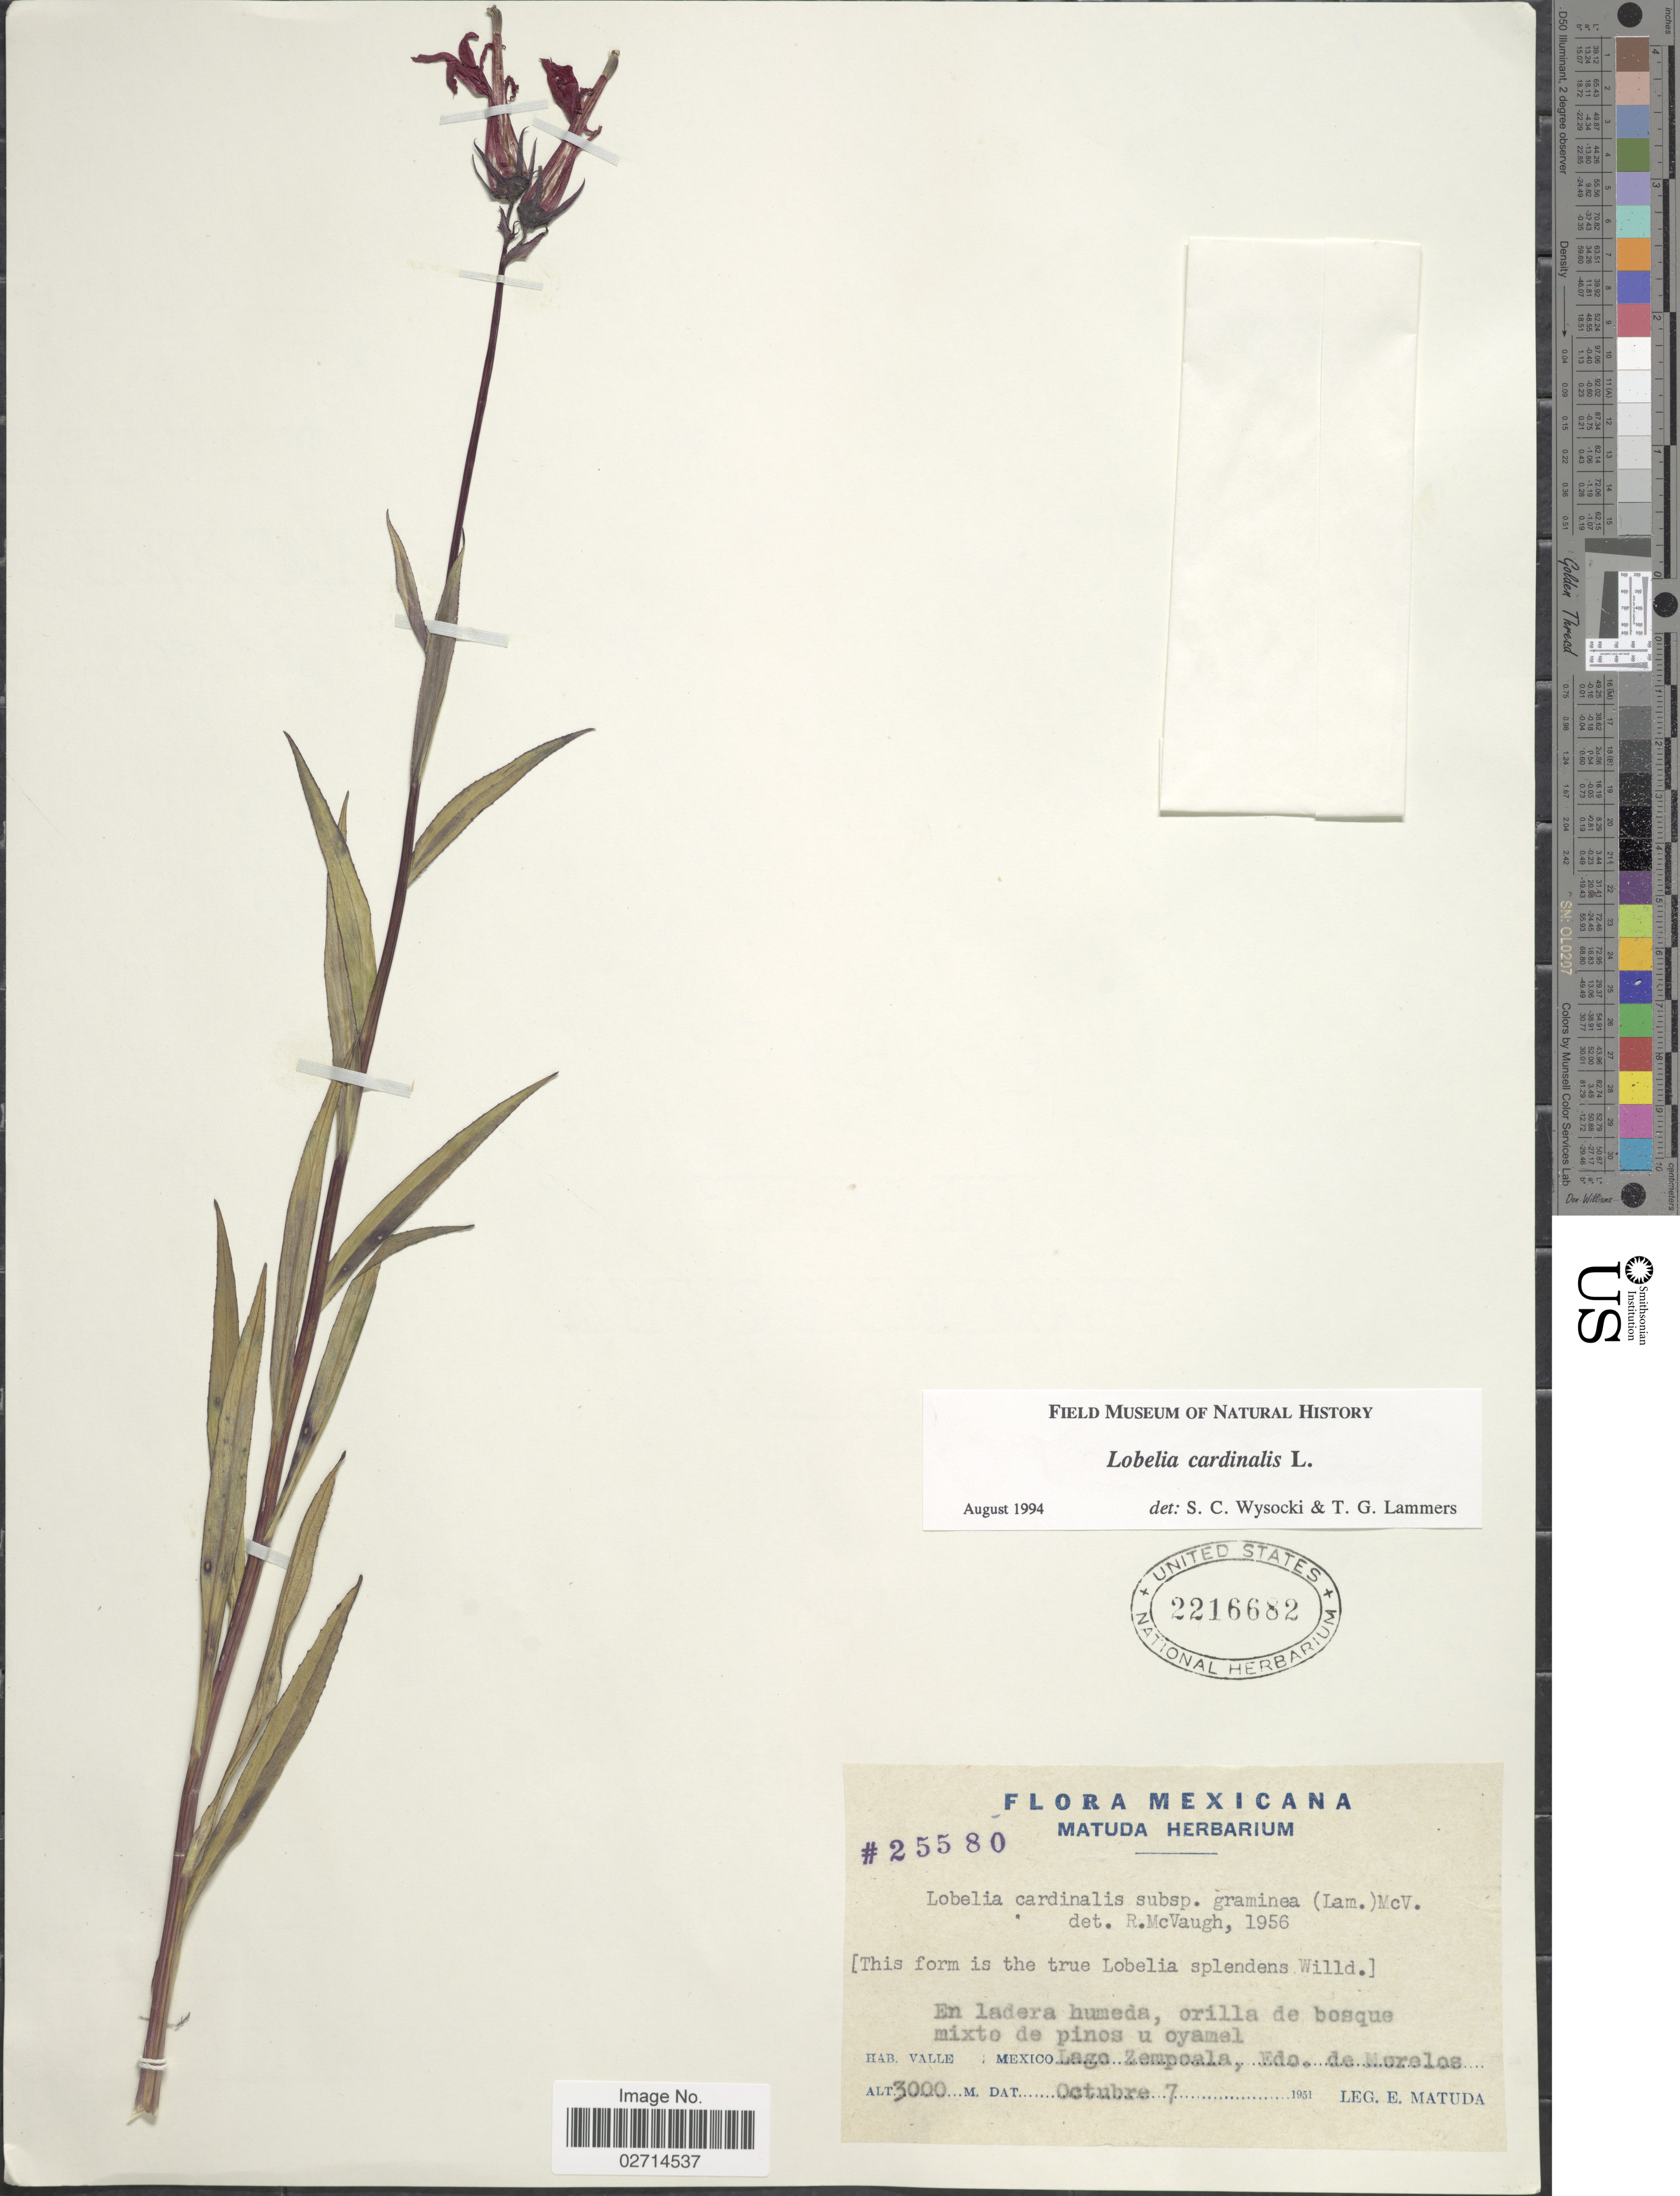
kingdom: Plantae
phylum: Tracheophyta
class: Magnoliopsida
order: Asterales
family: Campanulaceae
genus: Lobelia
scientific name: Lobelia cardinalis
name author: L.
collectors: E. Matuda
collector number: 25580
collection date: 1951-10-07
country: Mexico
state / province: Morelos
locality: Lago Zempoala, Edo. de Morelos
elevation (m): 3000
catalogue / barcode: US 2216682